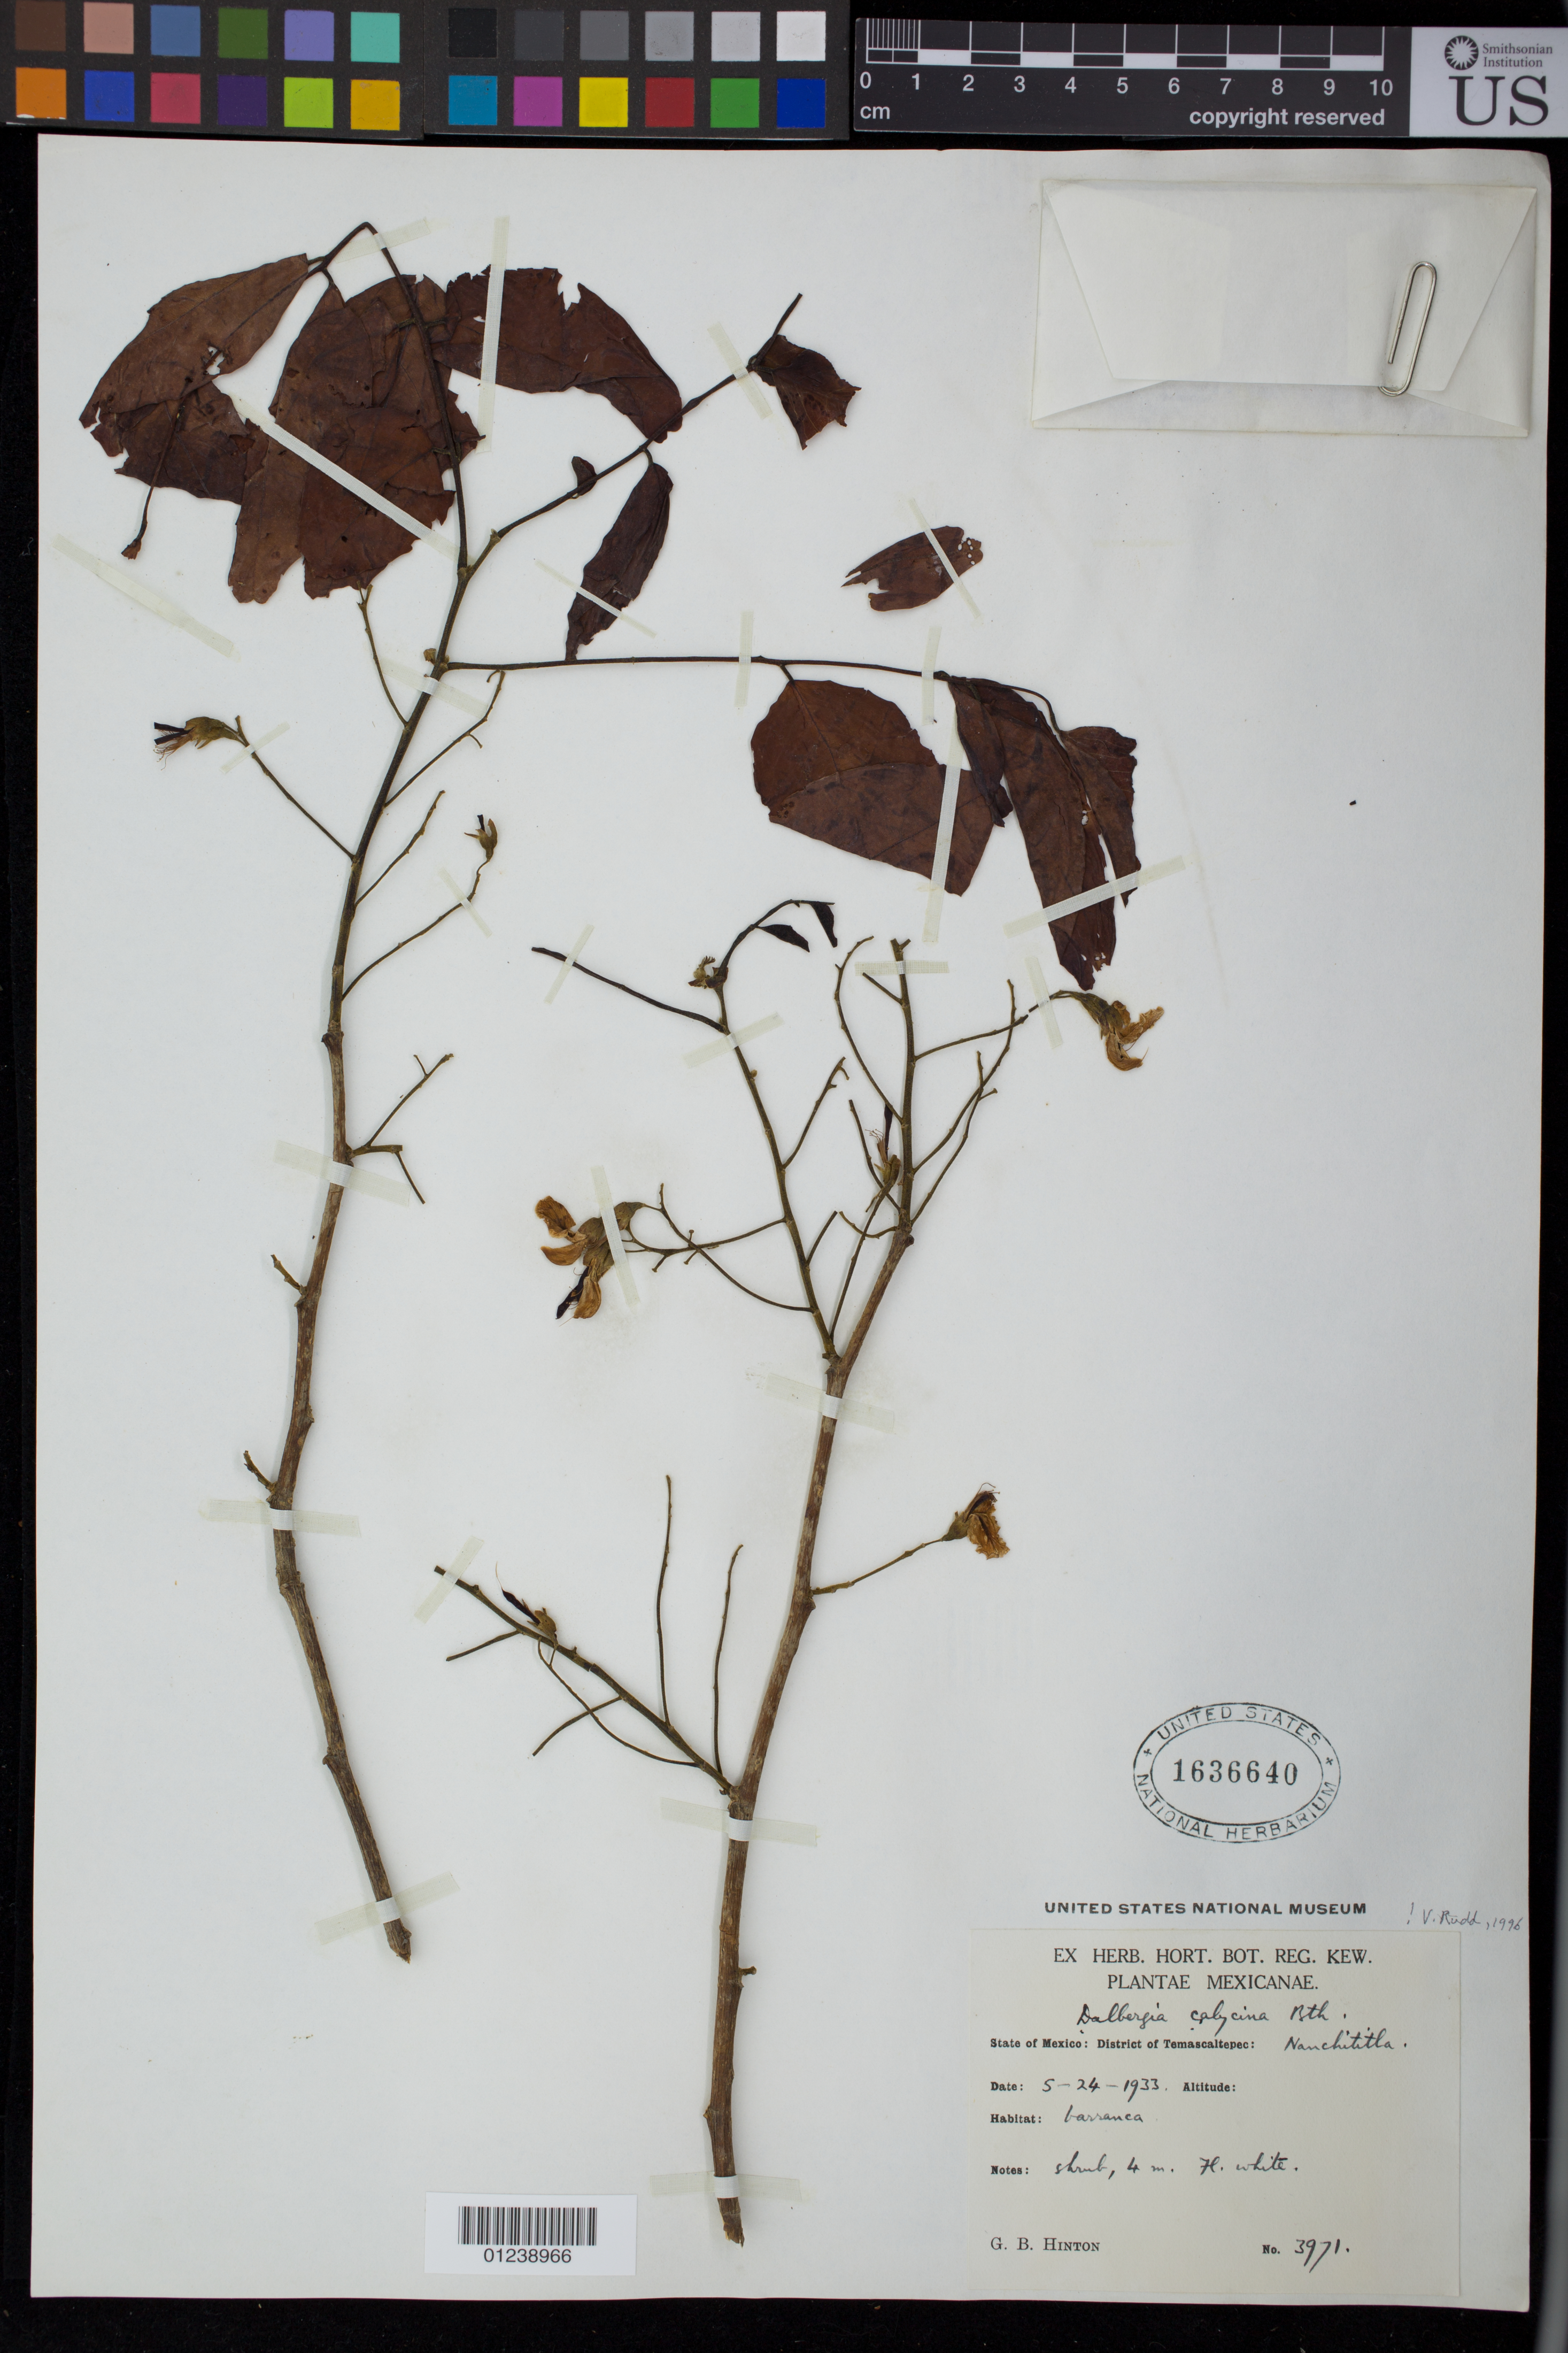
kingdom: Plantae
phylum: Tracheophyta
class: Magnoliopsida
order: Fabales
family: Fabaceae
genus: Dalbergia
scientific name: Dalbergia calycina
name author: Benth.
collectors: G. B. Hinton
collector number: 3971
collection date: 1933-05-24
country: Mexico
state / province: México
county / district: Temascaltepec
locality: Nanchititla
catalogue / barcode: US 1636640